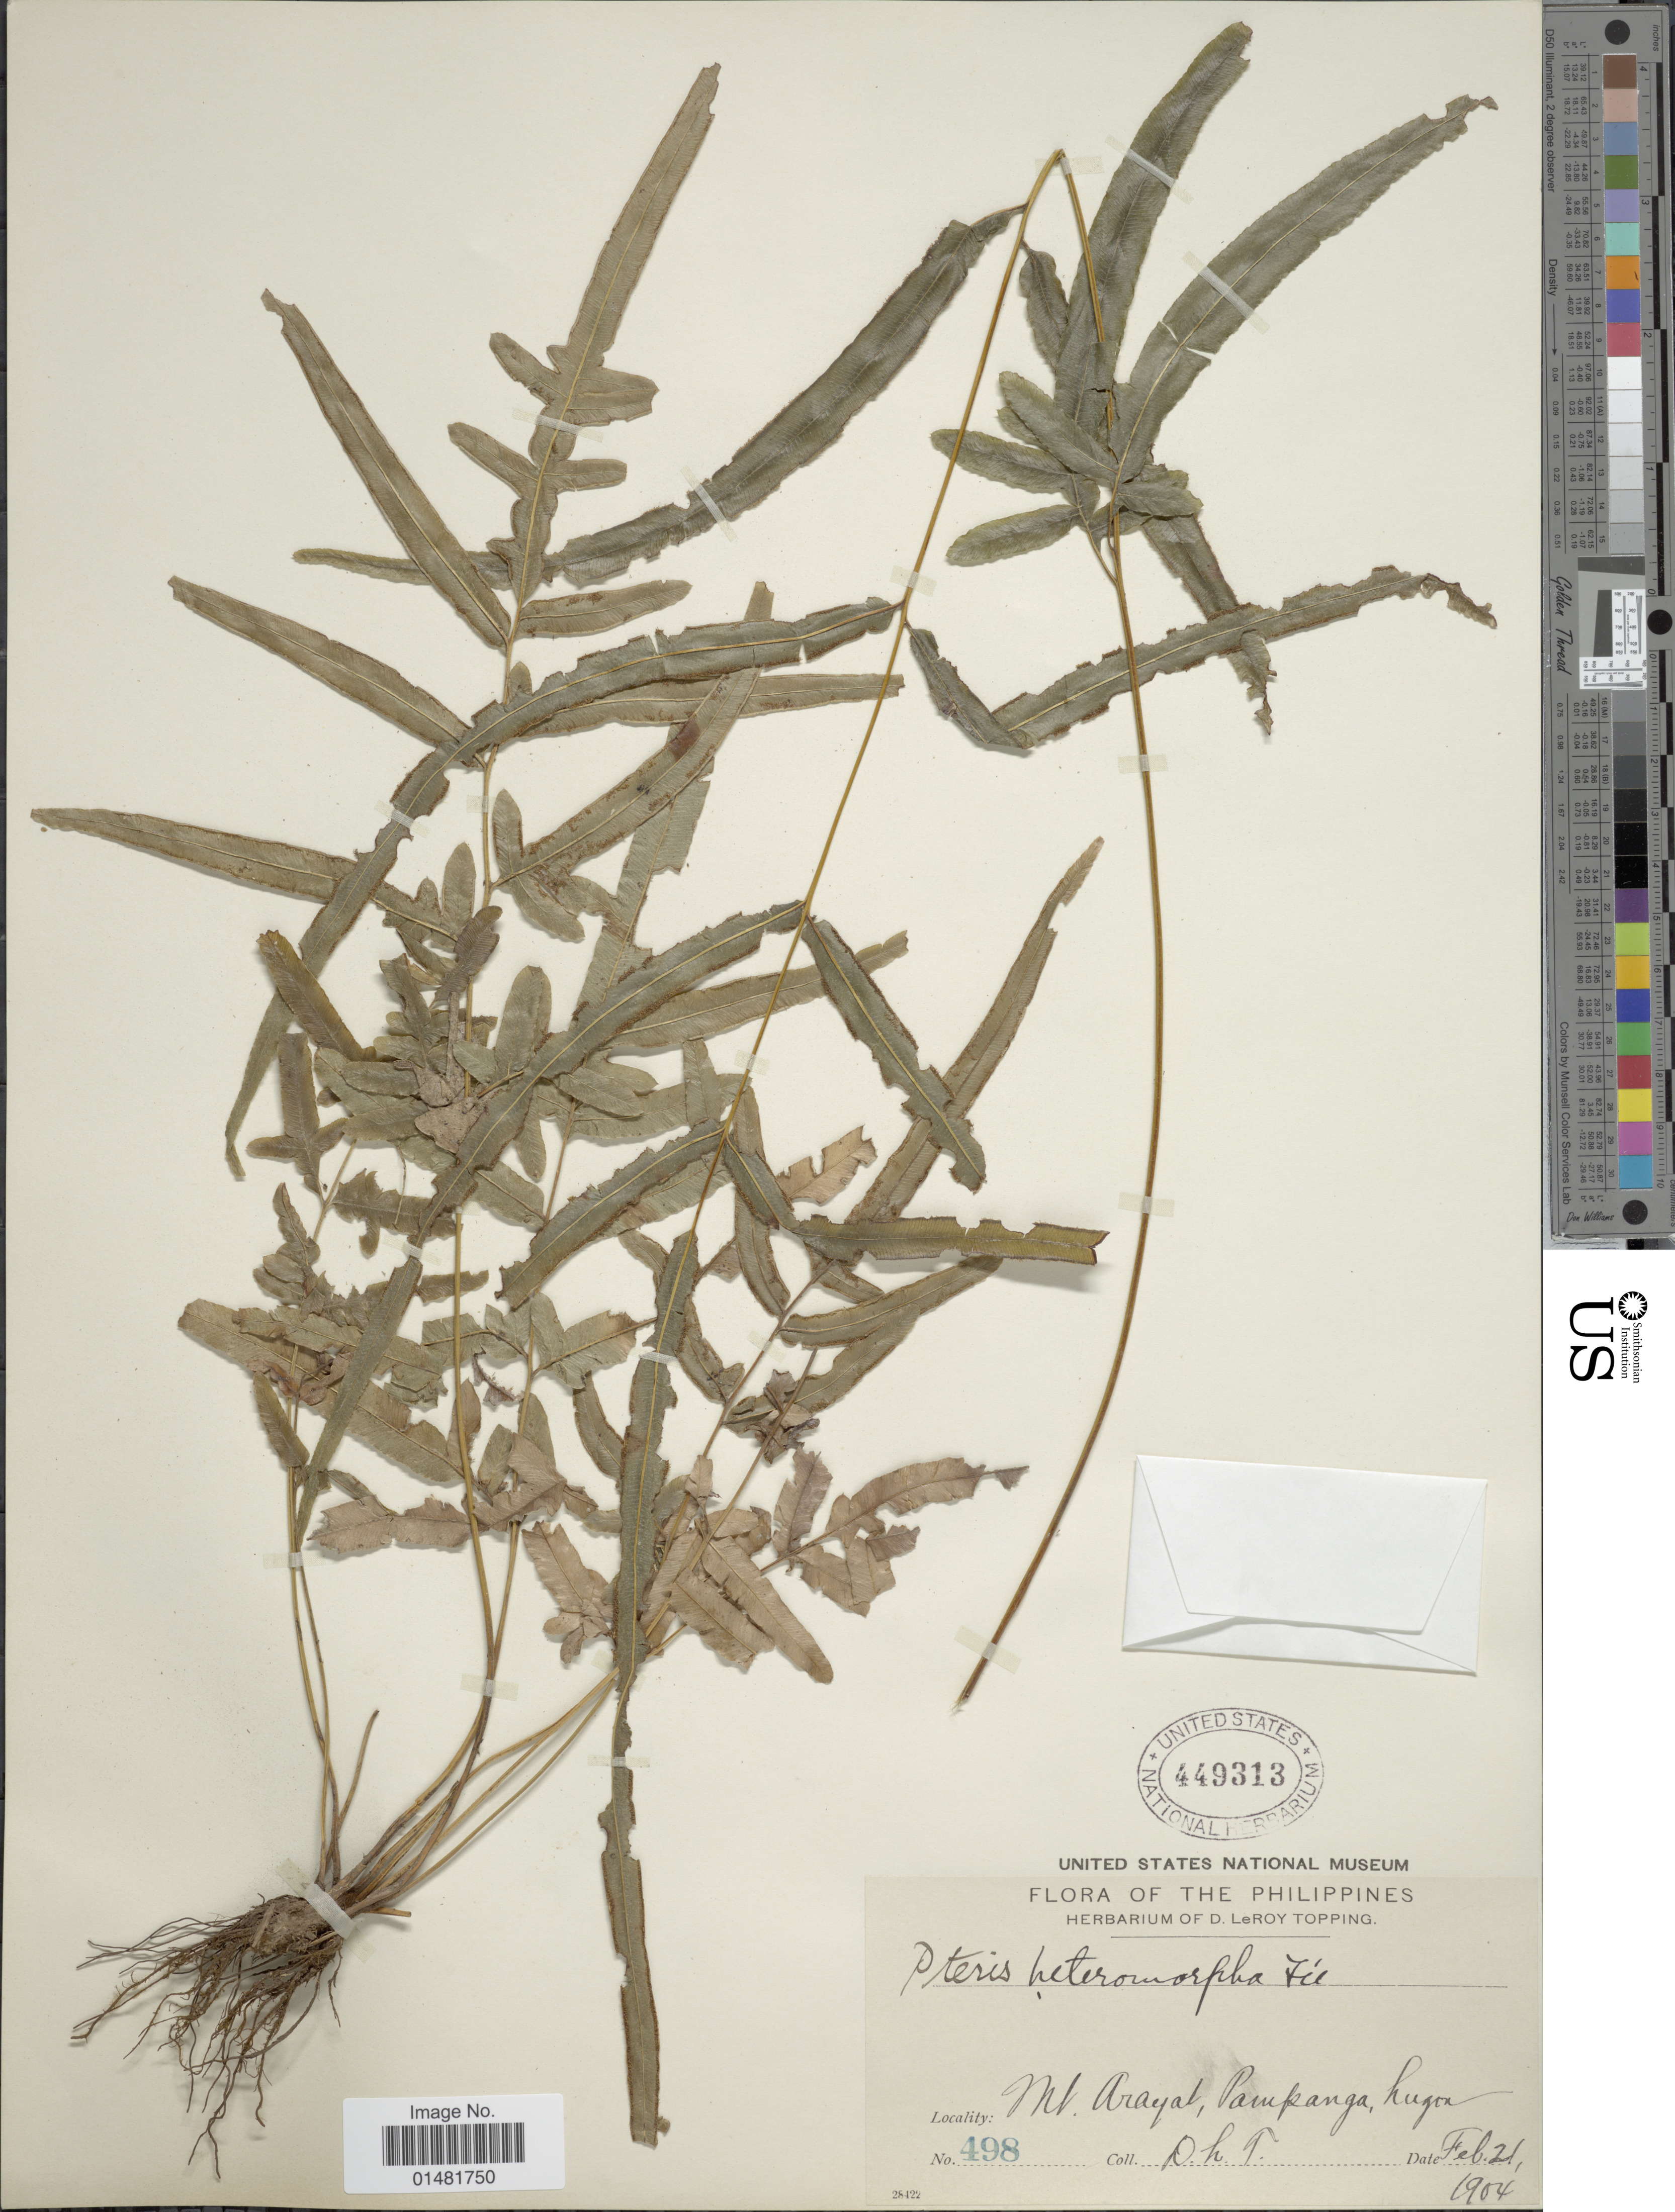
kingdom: Plantae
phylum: Tracheophyta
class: Polypodiopsida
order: Polypodiales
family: Pteridaceae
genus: Pteris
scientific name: Pteris heteromorpha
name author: Fée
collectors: D. L. Topping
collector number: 498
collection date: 1904-02-21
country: Philippines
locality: Mt. Arayat, Pampanga, Luzon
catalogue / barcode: US 449313